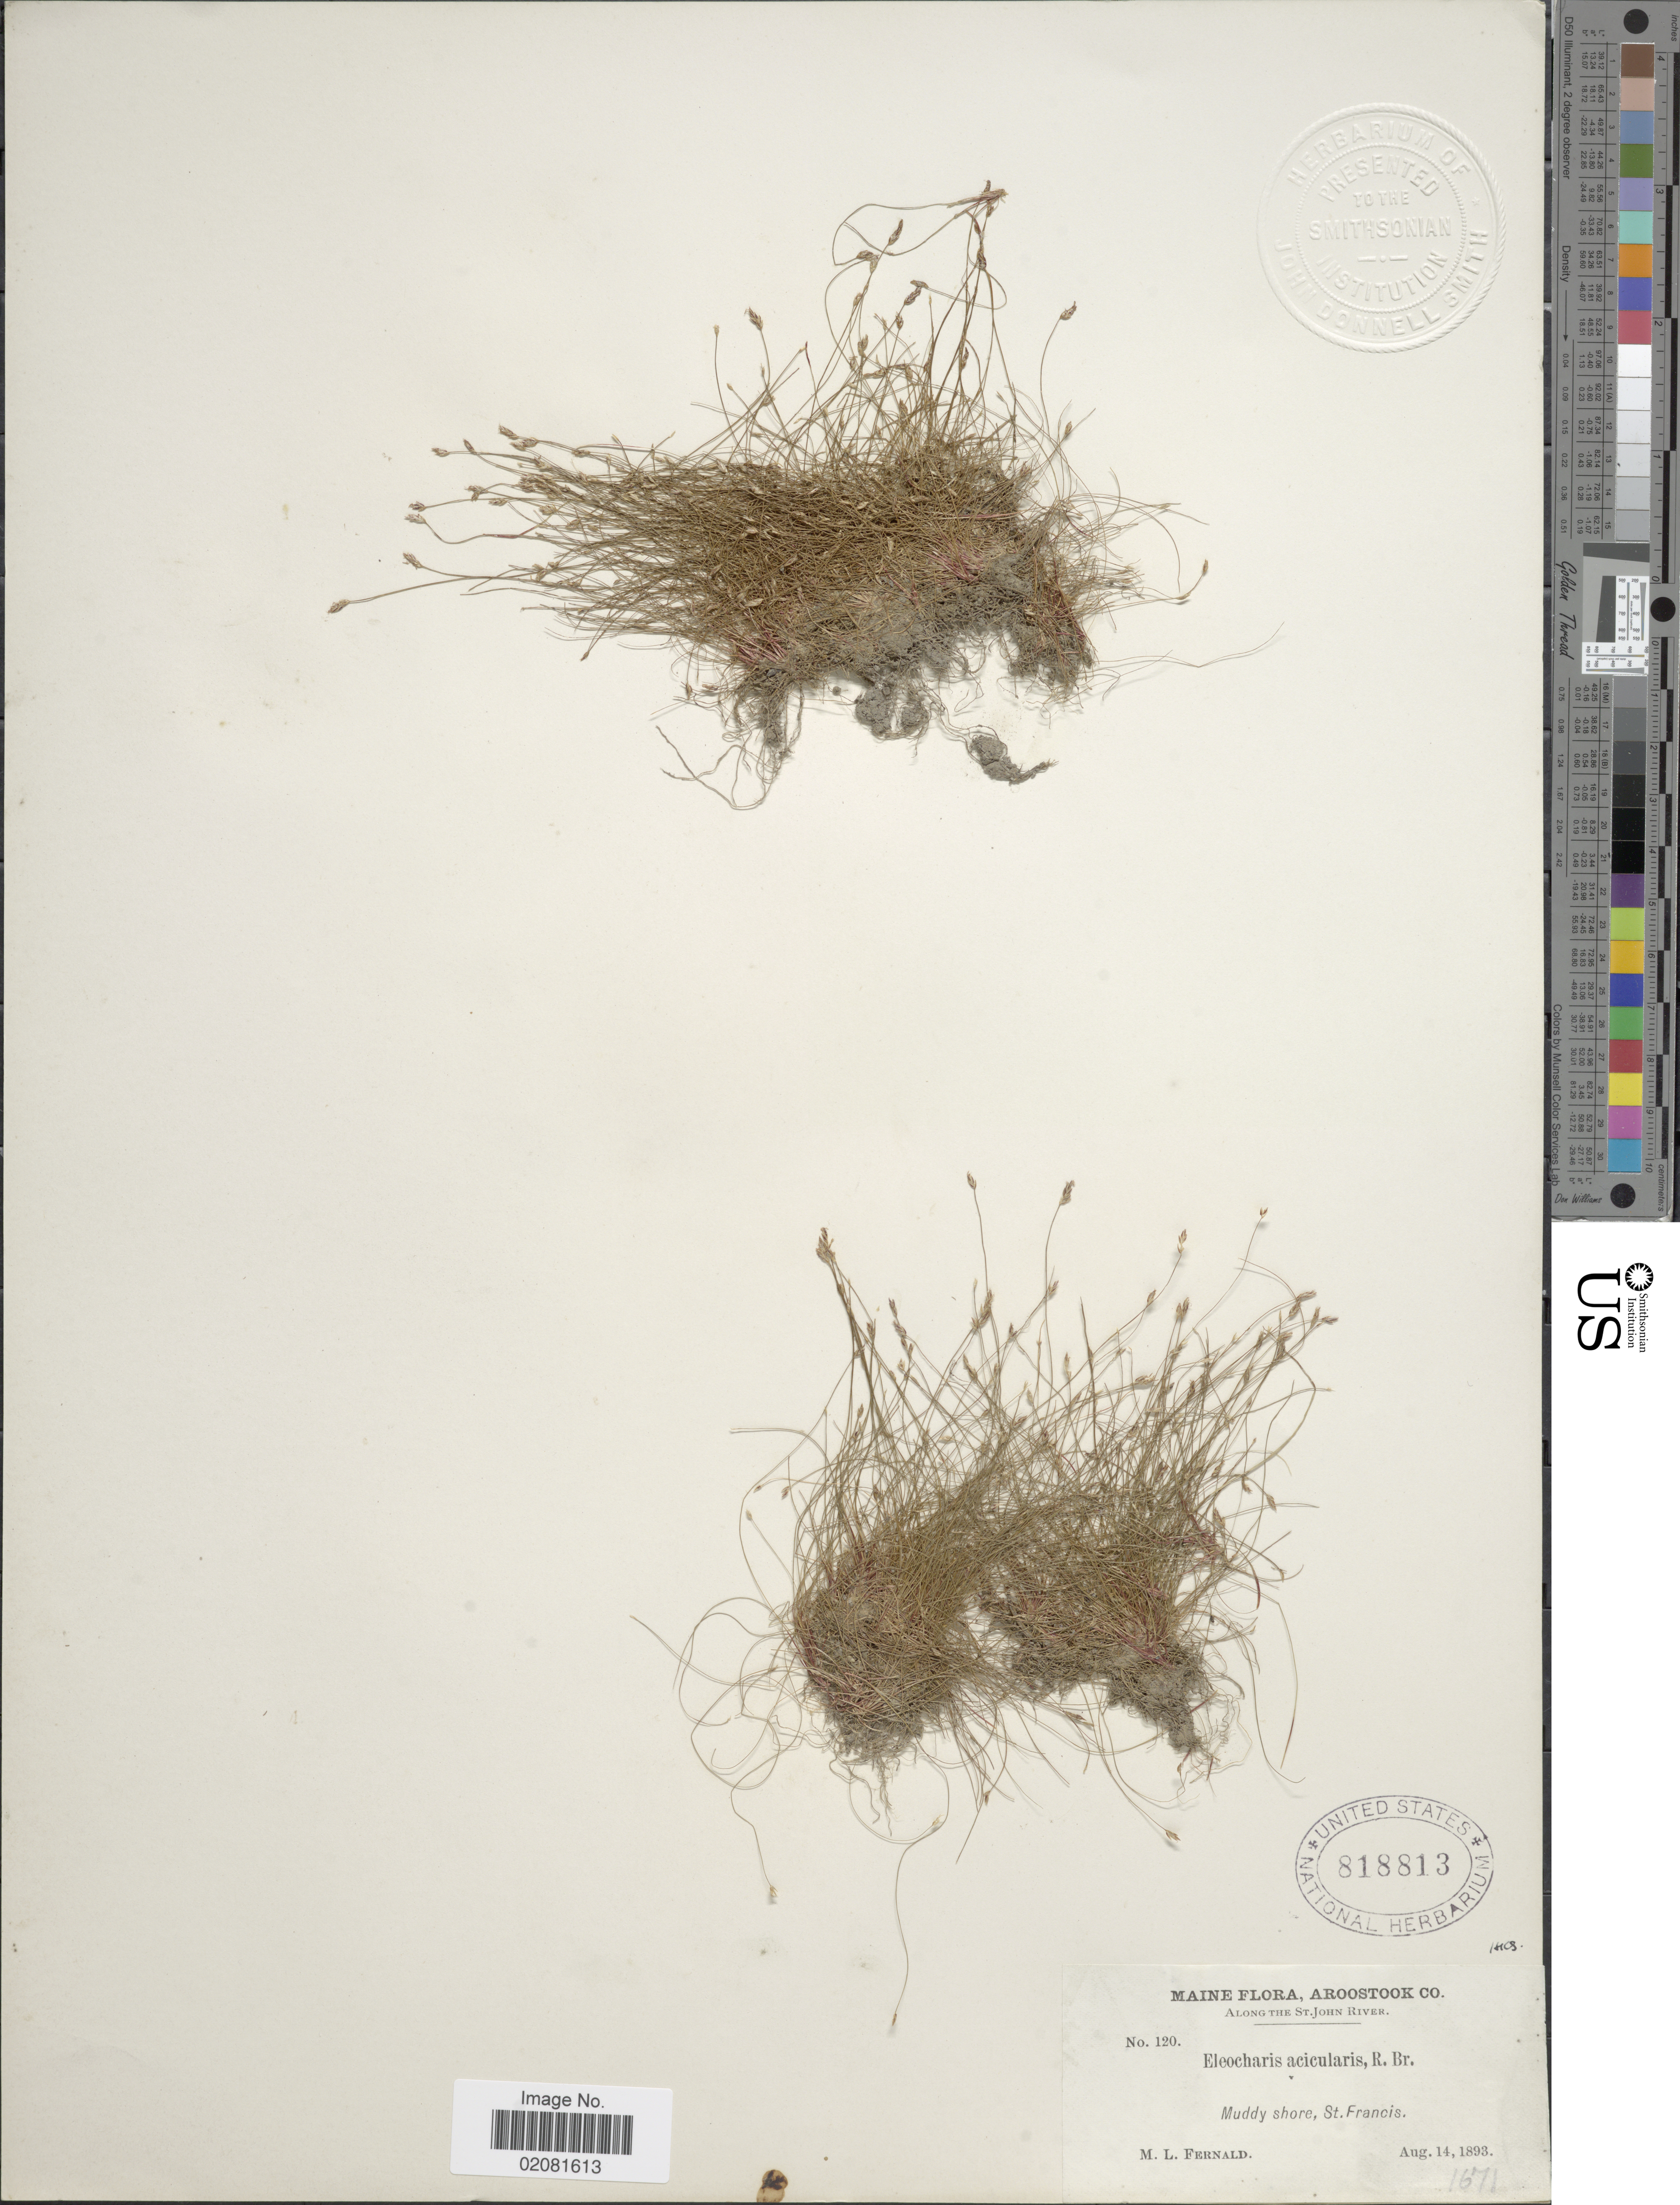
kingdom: Plantae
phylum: Tracheophyta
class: Liliopsida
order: Poales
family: Cyperaceae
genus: Eleocharis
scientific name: Eleocharis acicularis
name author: (L.) Roem. & Schult.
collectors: M. L. Fernald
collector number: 120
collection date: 1893-08-14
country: United States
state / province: Maine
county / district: Aroostook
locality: Along the St. John River. Muddy shore, St. Francis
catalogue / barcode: US 818813